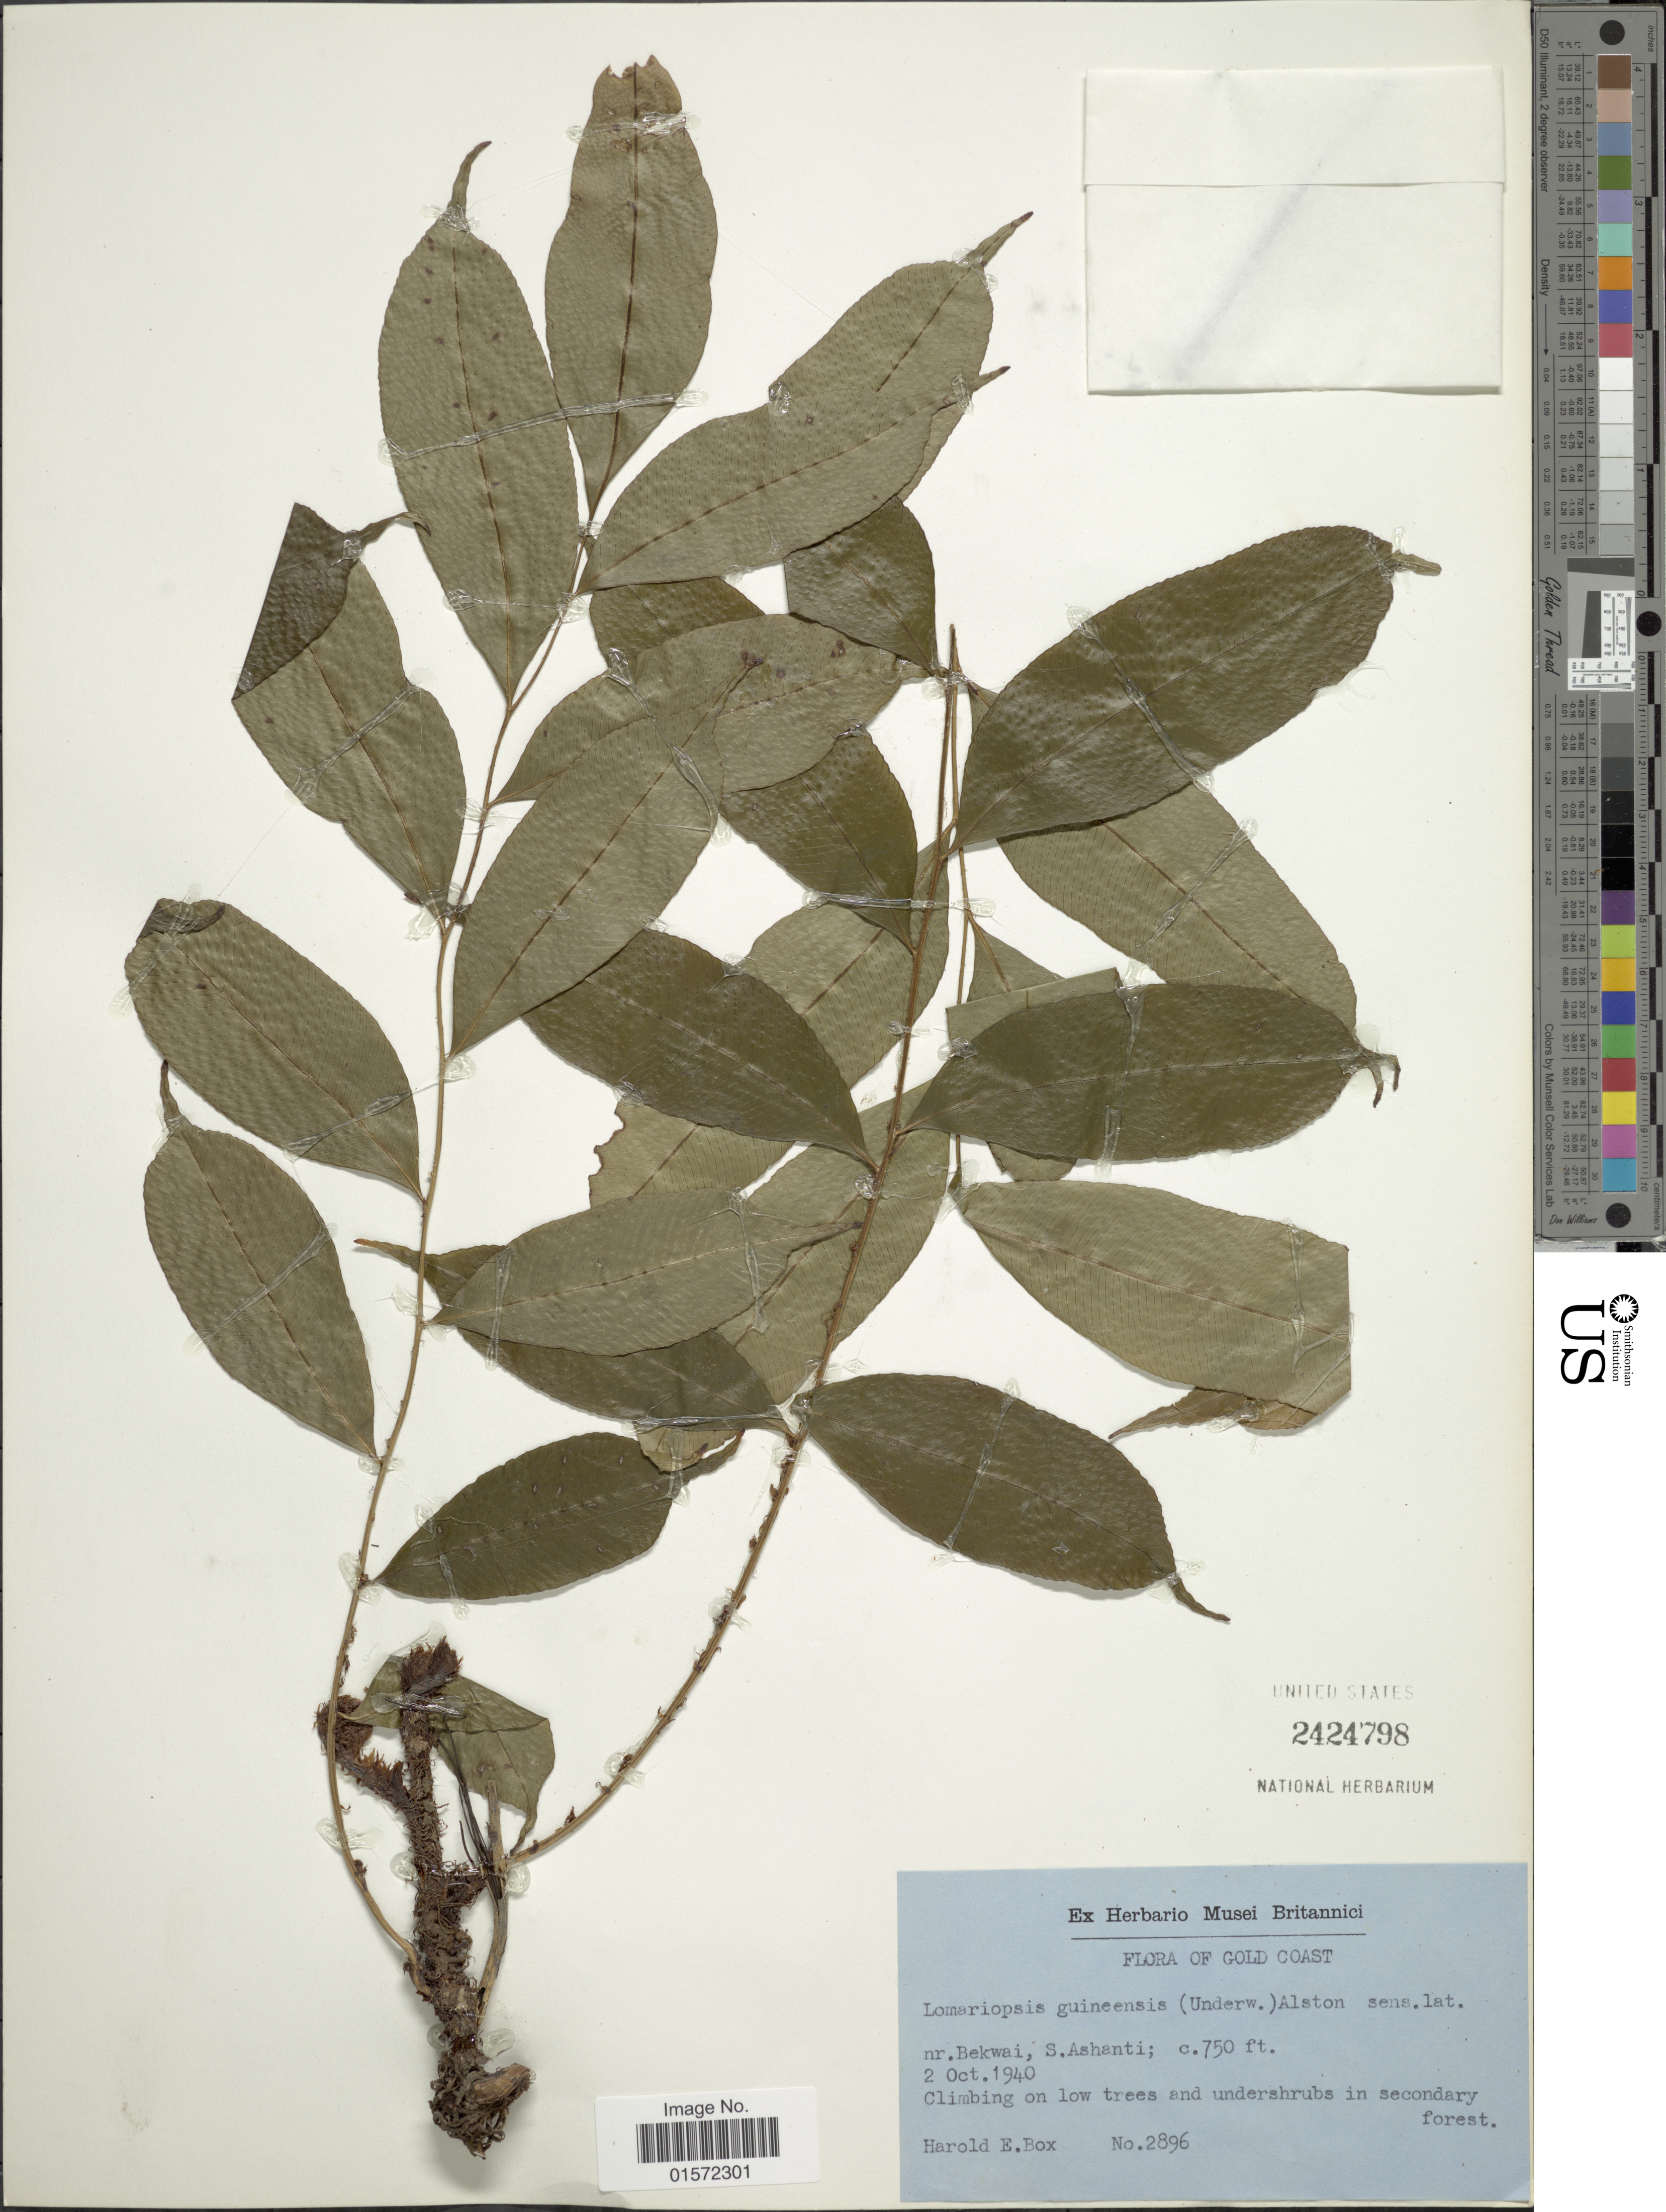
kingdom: Plantae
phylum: Tracheophyta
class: Polypodiopsida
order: Polypodiales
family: Lomariopsidaceae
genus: Lomariopsis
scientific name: Lomariopsis guineensis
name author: Holttum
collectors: H. E. Box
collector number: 2896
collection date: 1940-10-02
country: Ghana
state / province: Ashanti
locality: Nr. Bekwai, S. Ashanti, Gold Coast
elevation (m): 229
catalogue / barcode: US 2424798